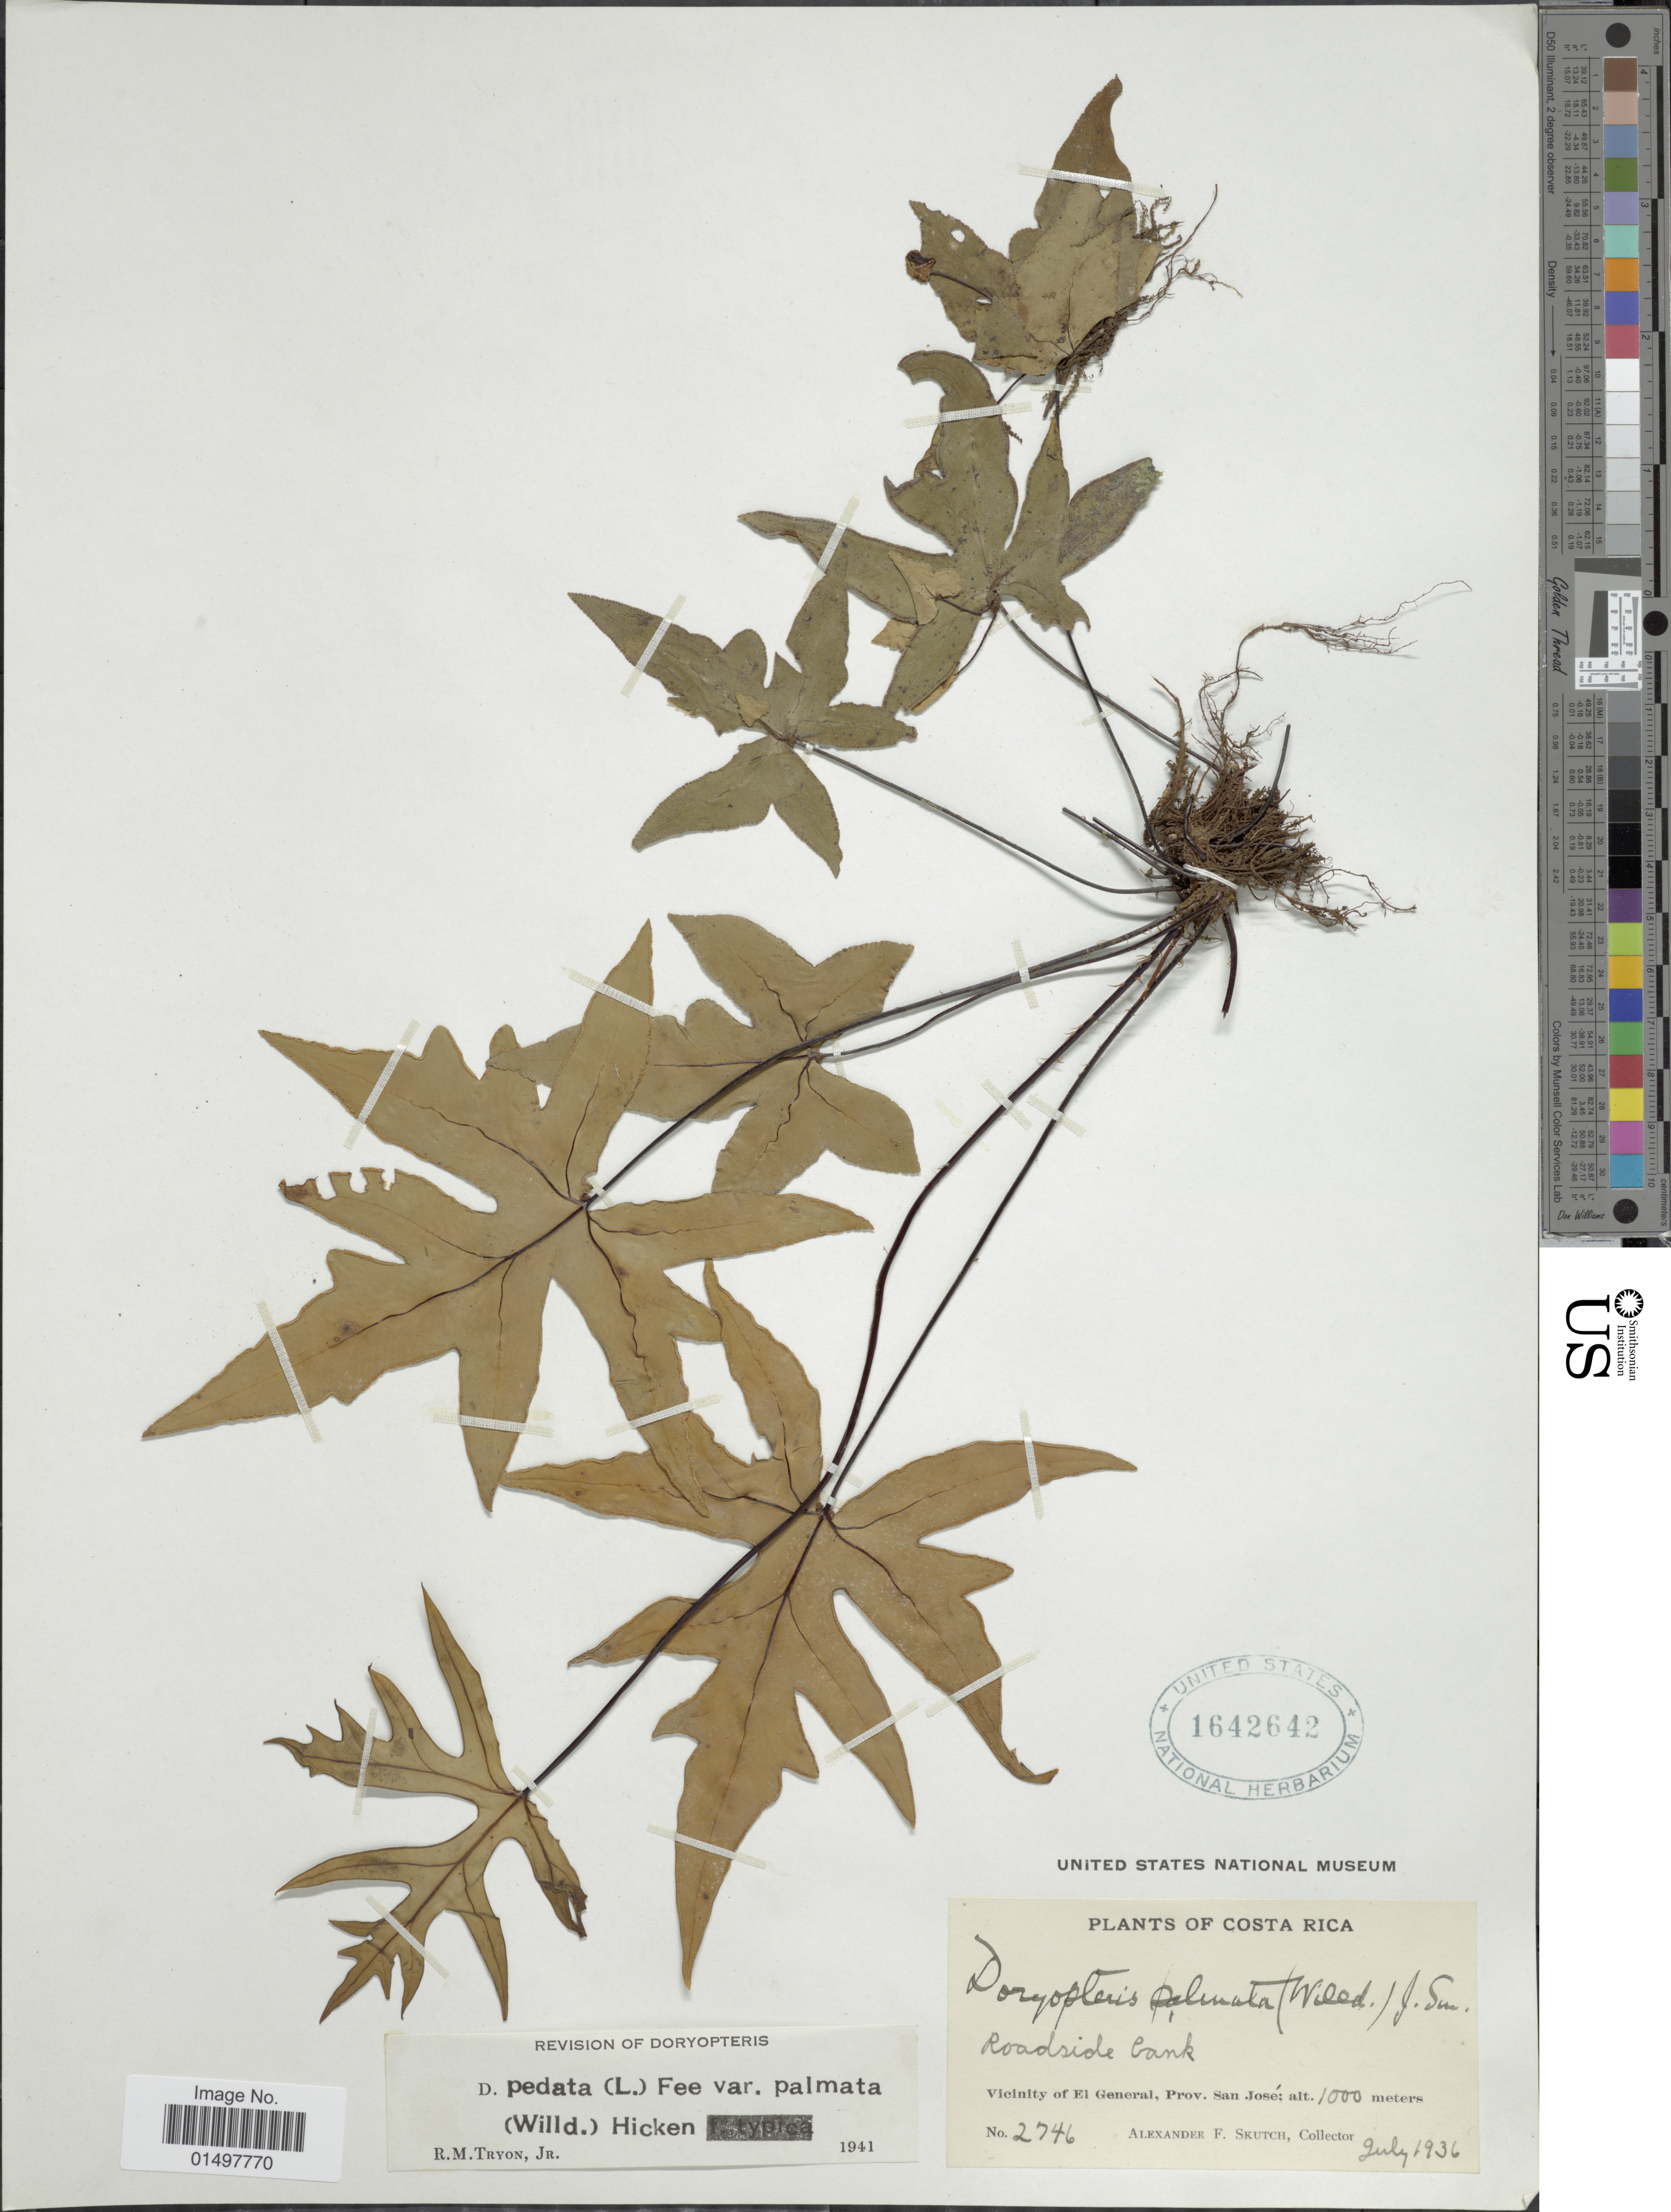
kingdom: Plantae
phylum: Tracheophyta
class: Polypodiopsida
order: Polypodiales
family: Pteridaceae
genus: Doryopteris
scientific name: Doryopteris pedata var. palmata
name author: (Willd.) Hicken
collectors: A. F. Skutch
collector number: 2746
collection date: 1936-07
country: Costa Rica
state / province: San José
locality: Vicinity of El General, Prov. San Jose.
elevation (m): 1000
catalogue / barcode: US 1642642